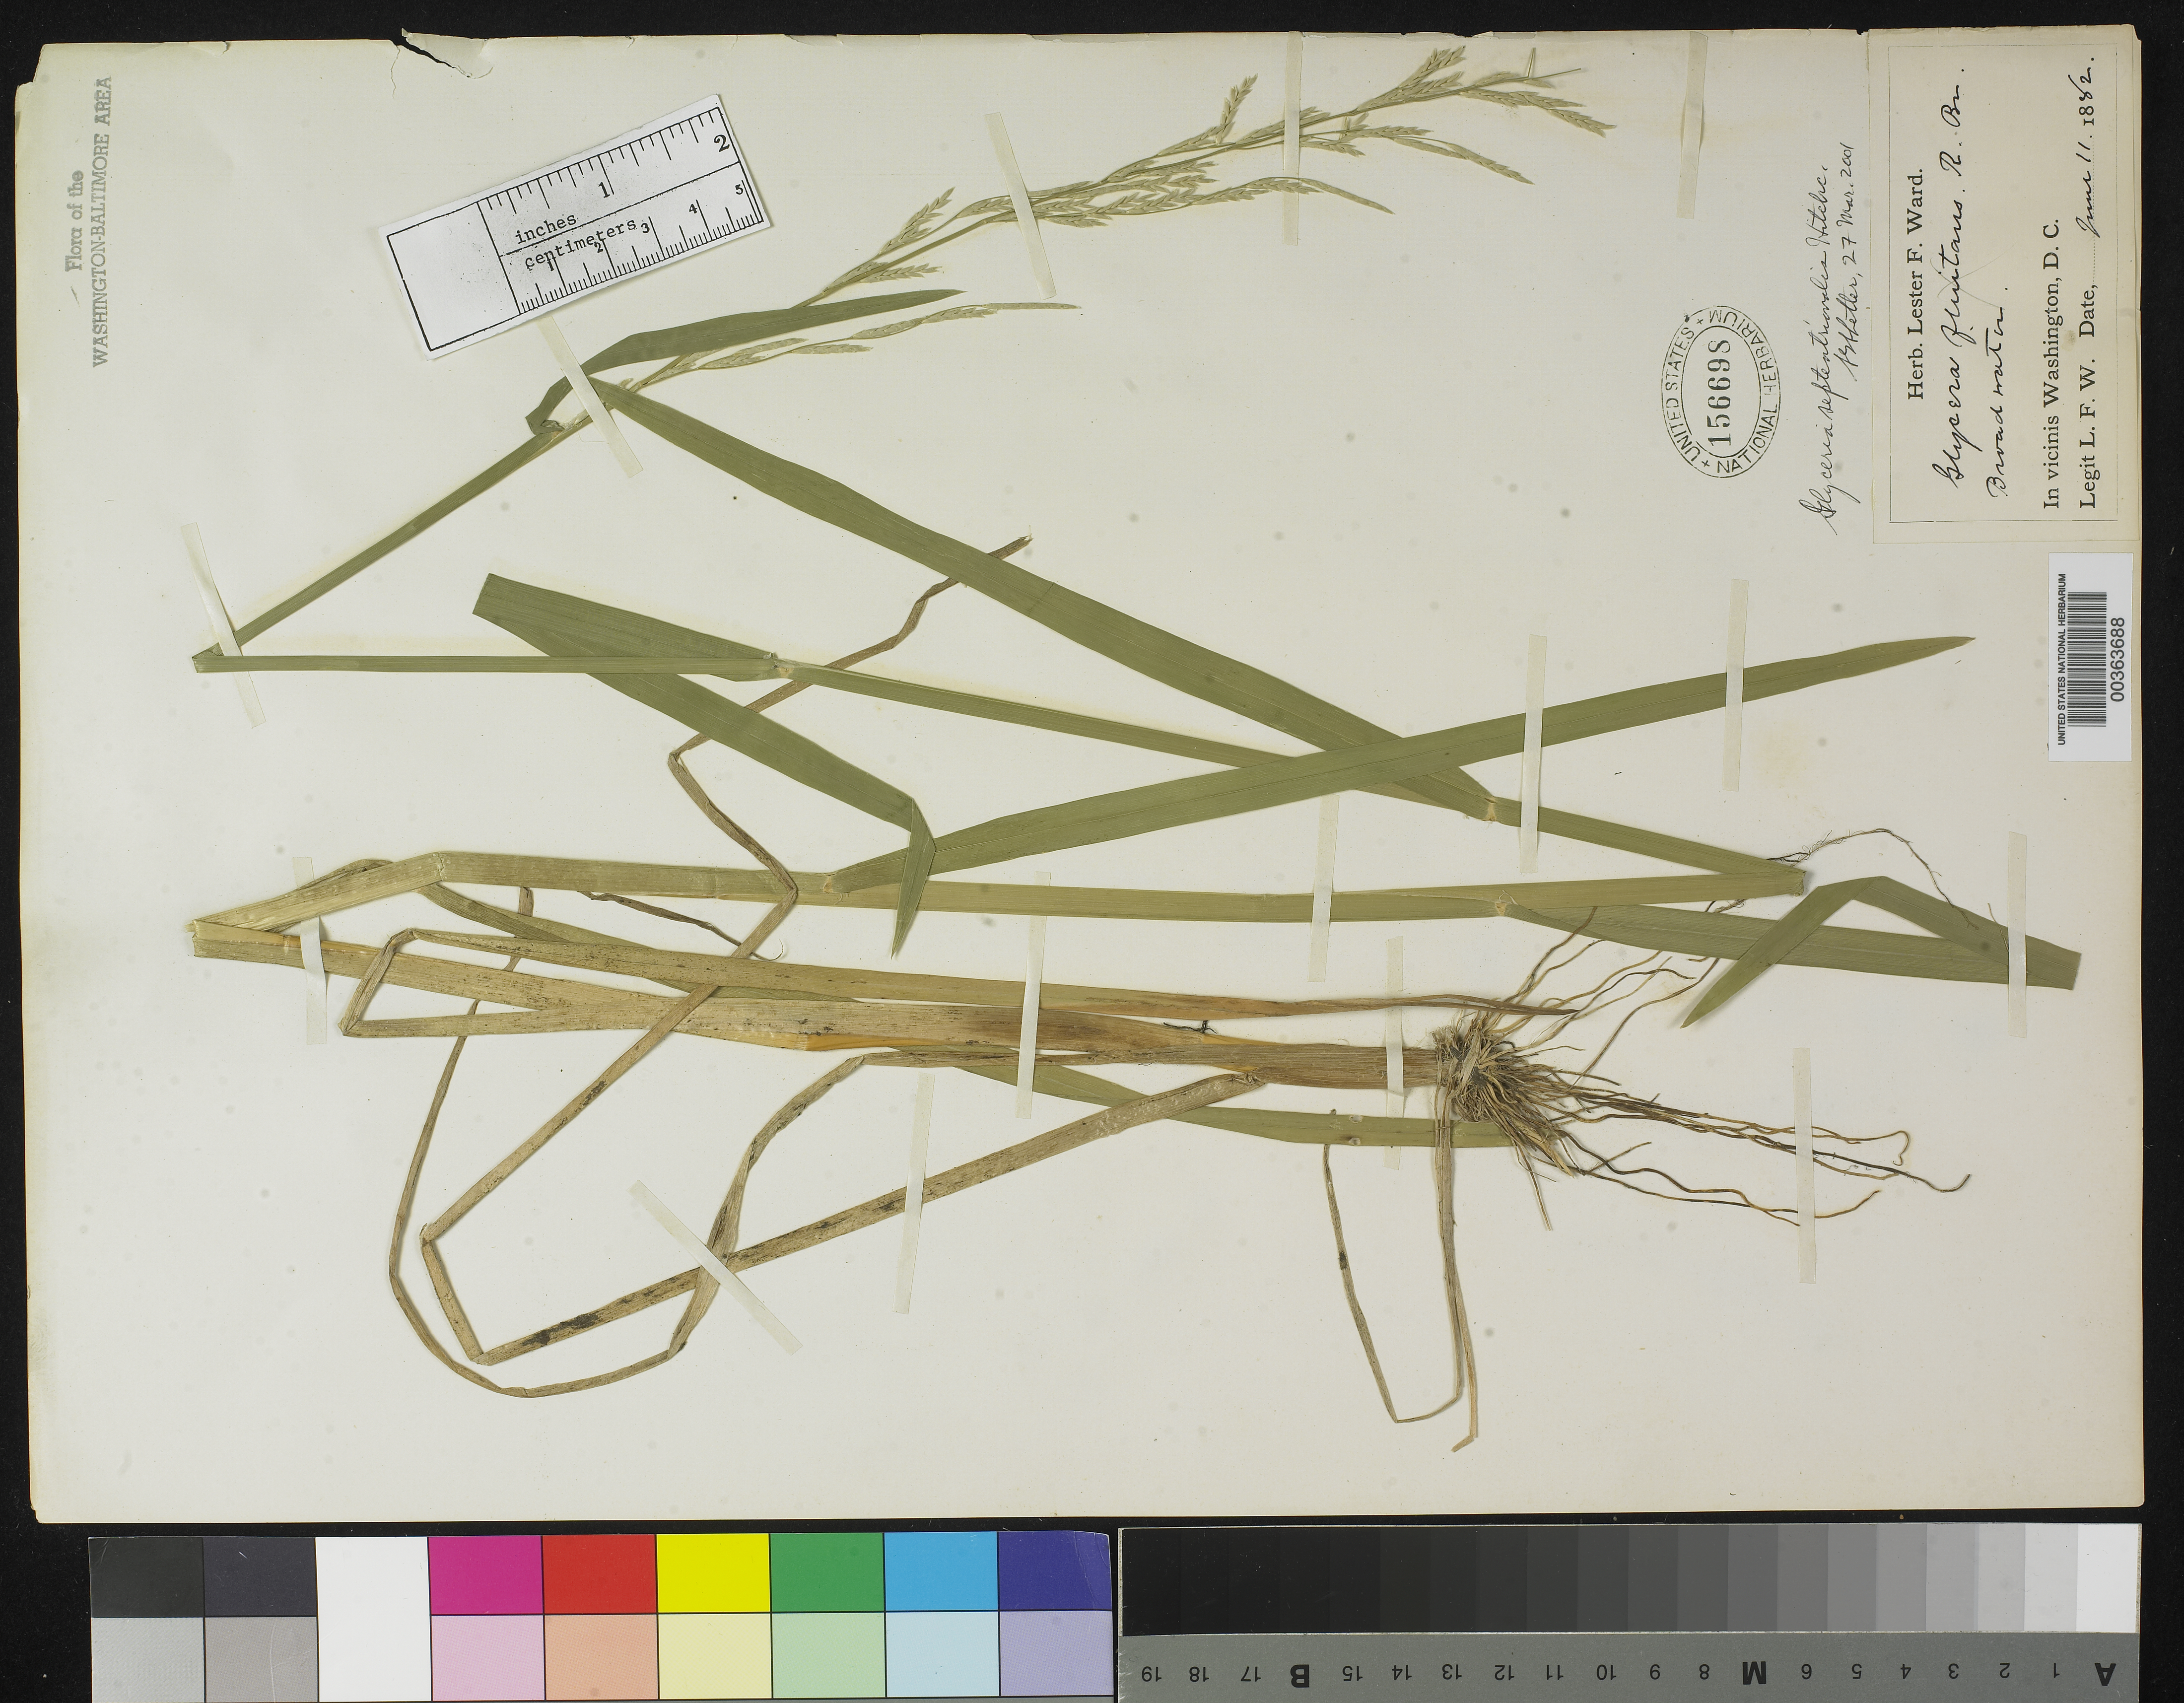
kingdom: Plantae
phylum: Tracheophyta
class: Liliopsida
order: Poales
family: Poaceae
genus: Glyceria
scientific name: Glyceria septentrionalis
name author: Hitchc.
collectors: L. F. Ward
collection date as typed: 11 Jun 1882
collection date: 1882-06-11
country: United States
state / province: Maryland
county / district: Montgomery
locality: Widewater C. & O. Canal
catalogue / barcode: US 156698